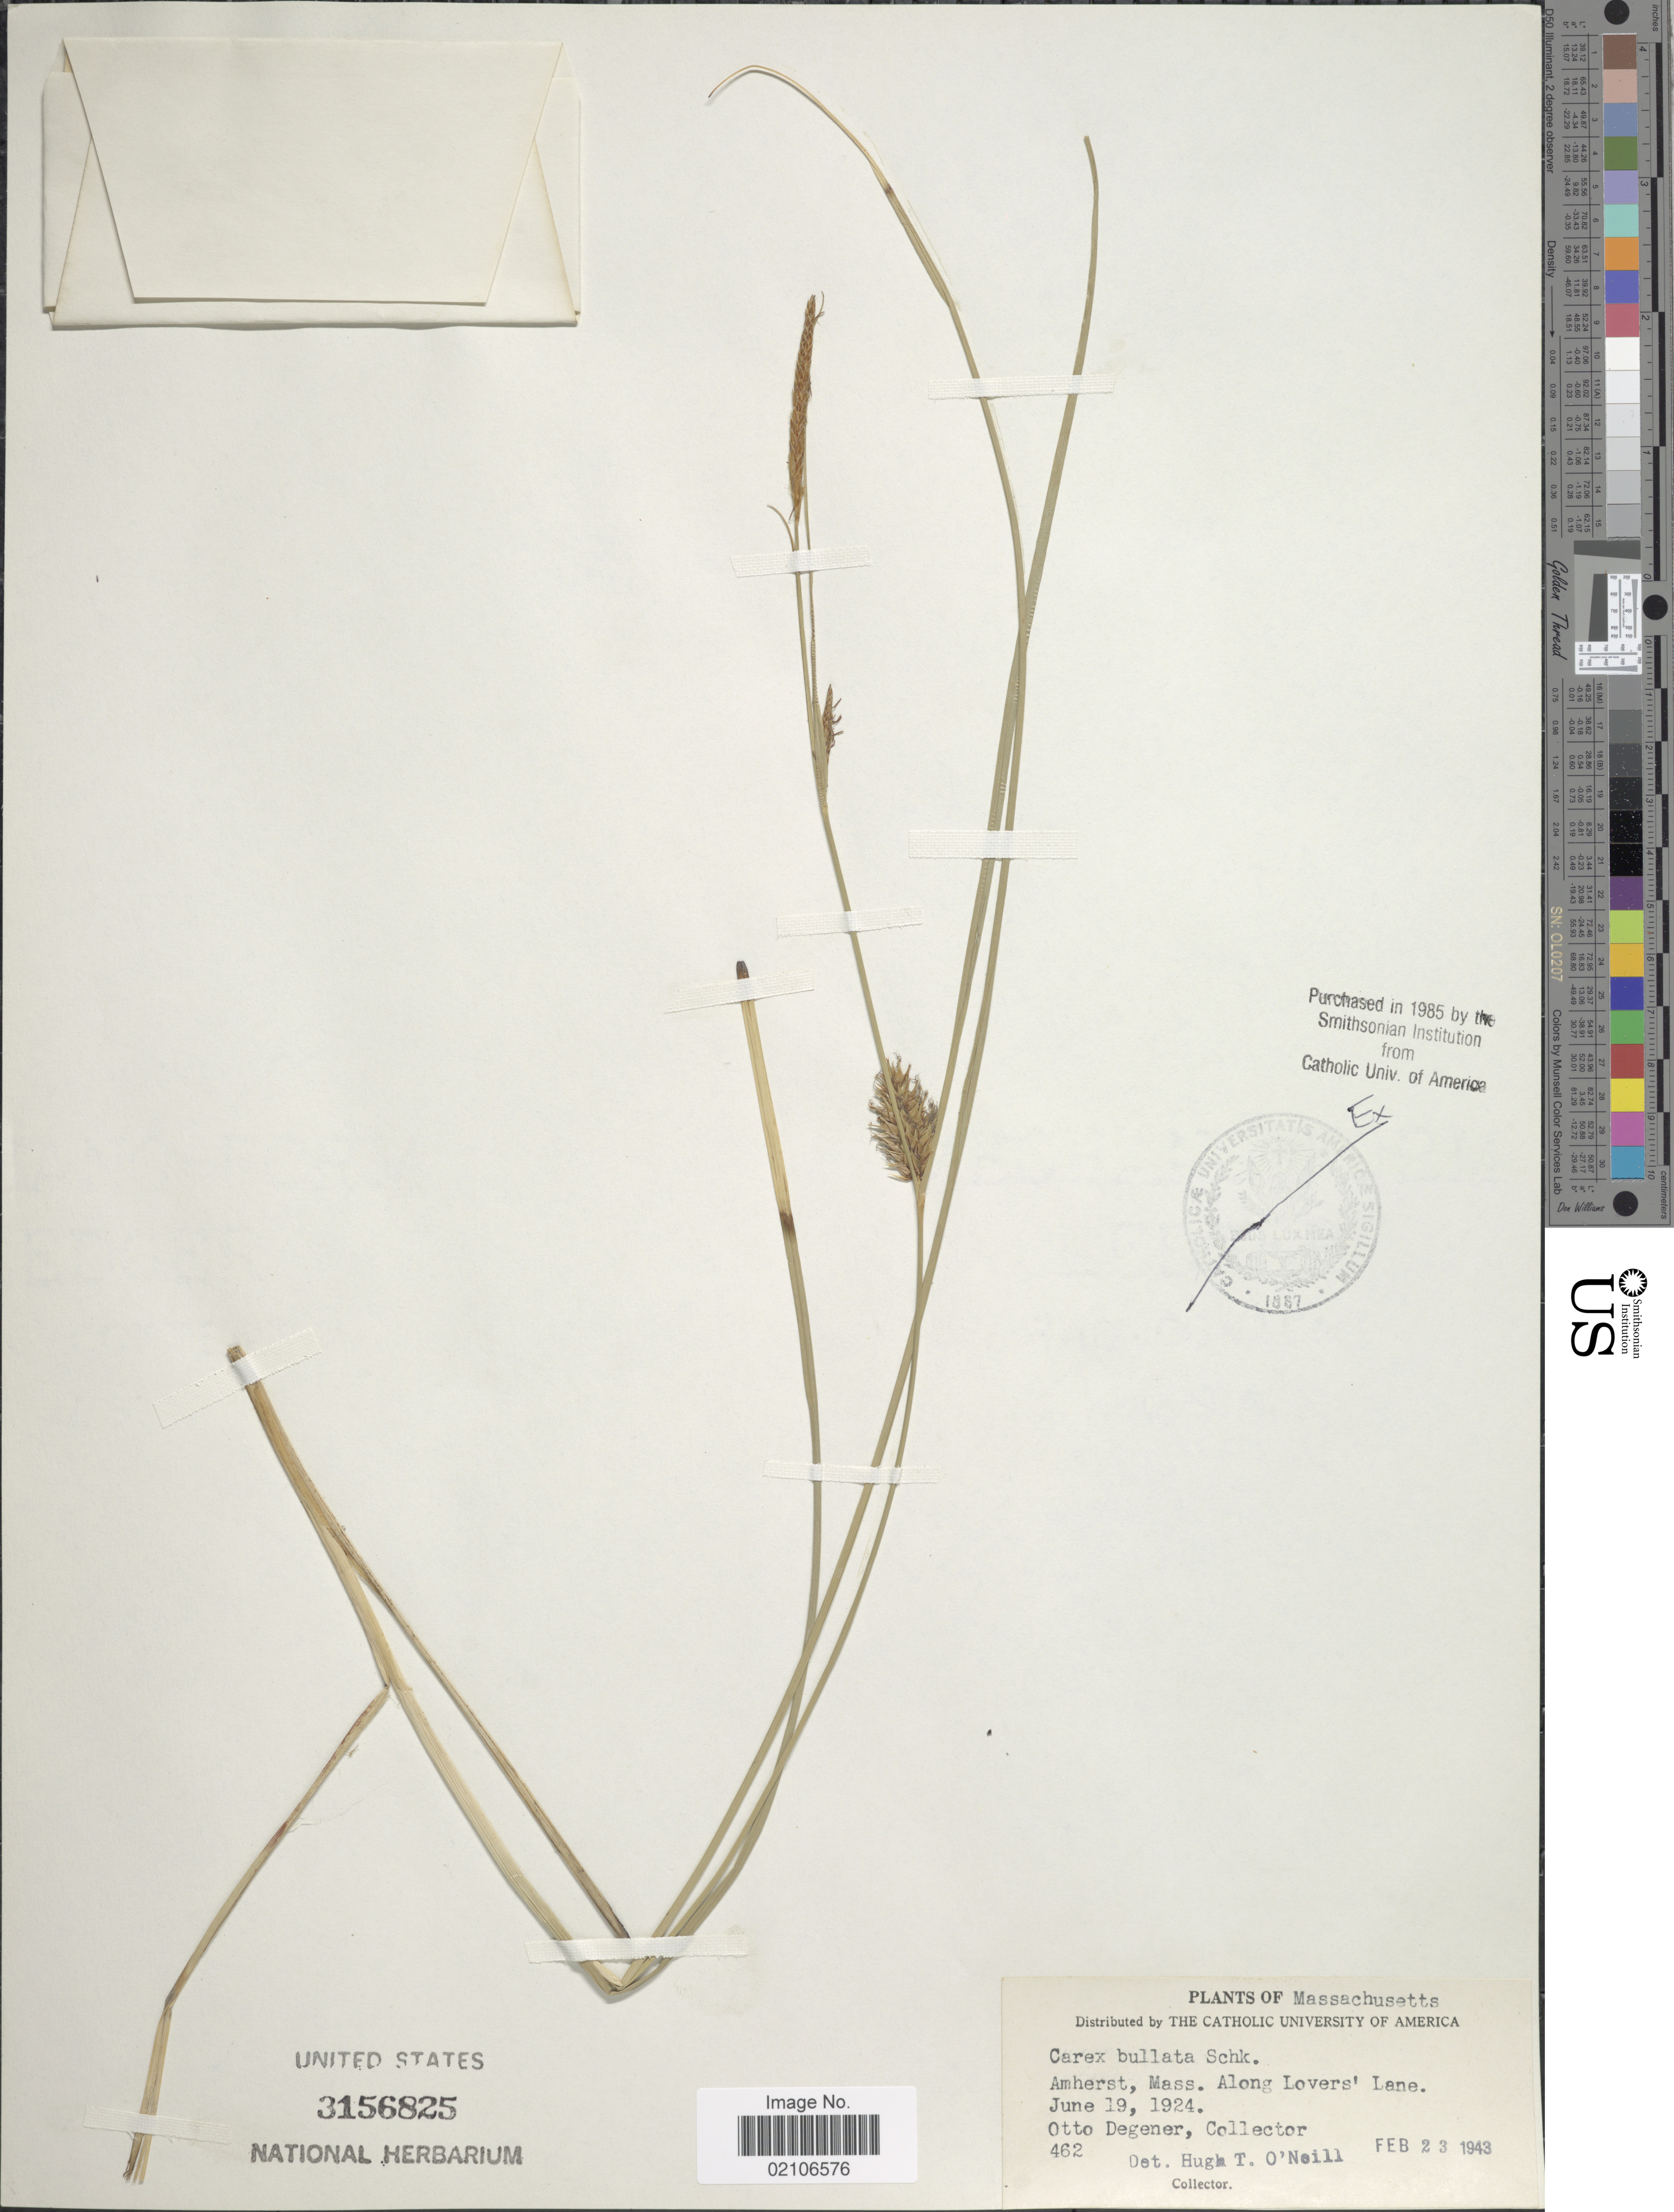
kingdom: Plantae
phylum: Tracheophyta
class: Liliopsida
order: Poales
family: Cyperaceae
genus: Carex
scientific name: Carex bullata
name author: Schkuhr ex Willd.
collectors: O. Degener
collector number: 462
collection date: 1924-06-19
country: United States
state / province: Massachusetts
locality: Amherst, Along Lover's Lane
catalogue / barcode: US 3156825